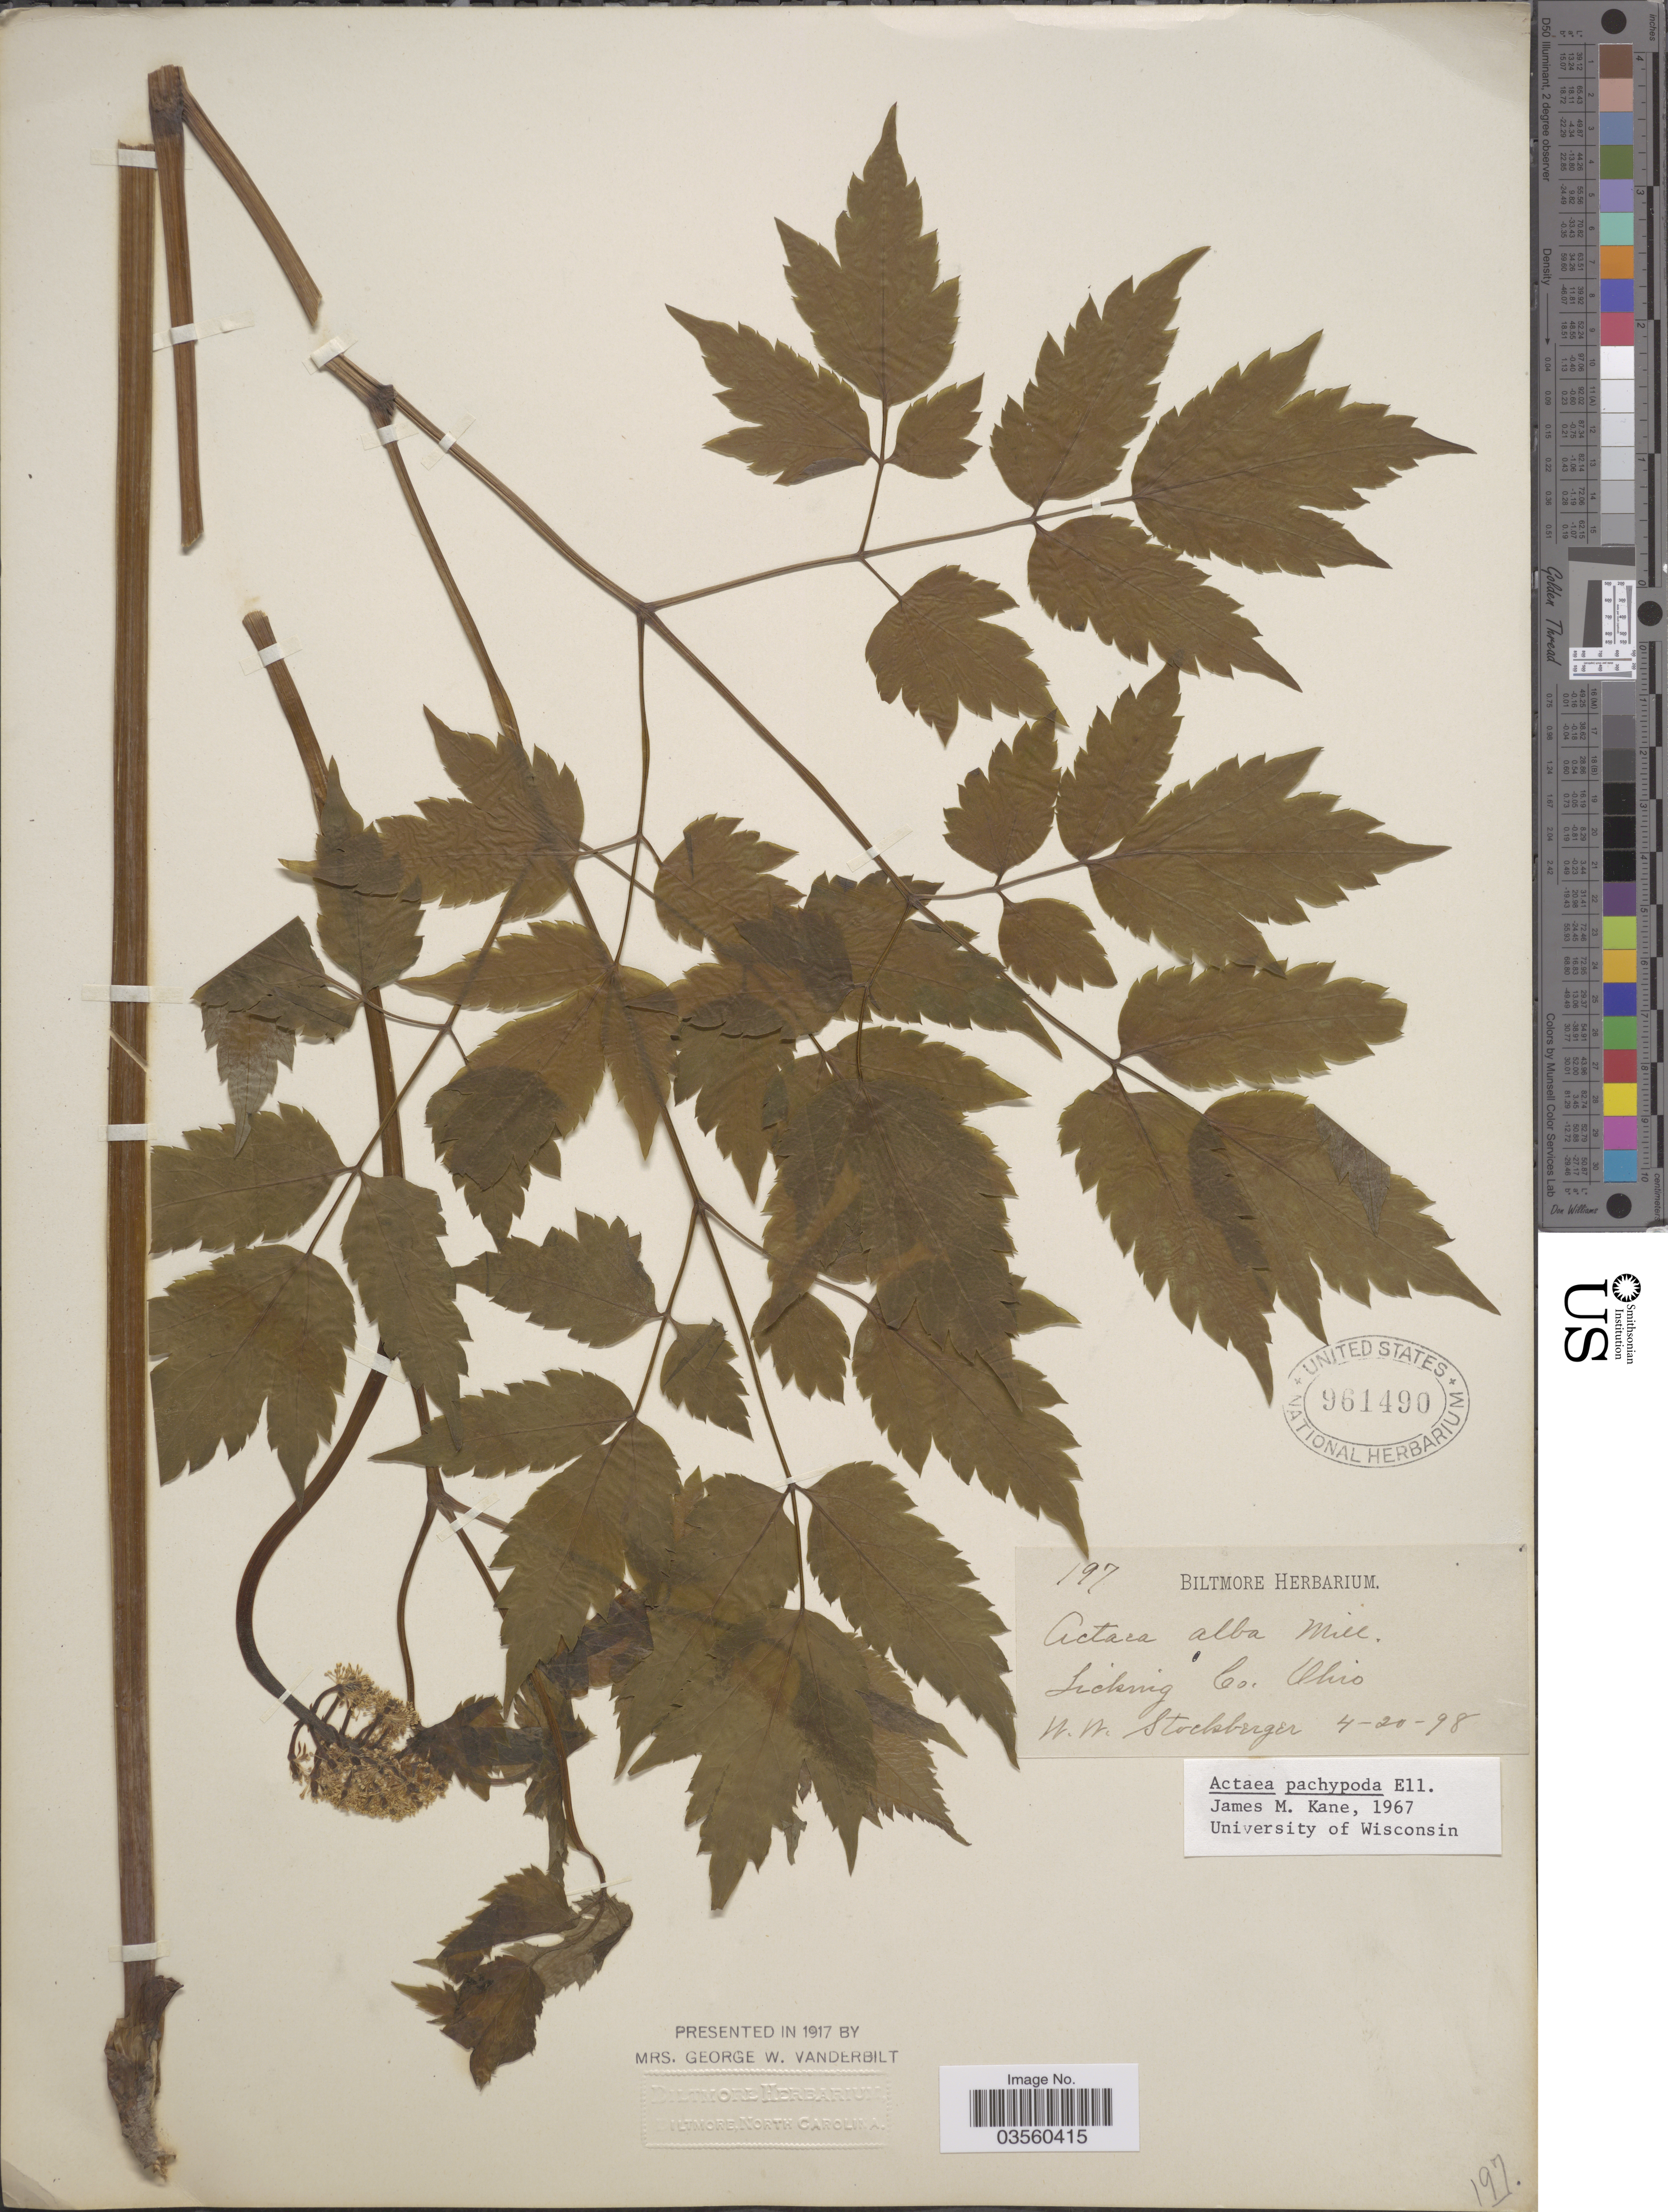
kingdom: Plantae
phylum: Tracheophyta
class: Magnoliopsida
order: Ranunculales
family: Ranunculaceae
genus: Actaea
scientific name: Actaea pachypoda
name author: Elliott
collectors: W. Stockberger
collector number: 197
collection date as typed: Transcribed d/m/y: 20/4/98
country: United States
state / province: Ohio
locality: Sicking Co.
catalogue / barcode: US 961490